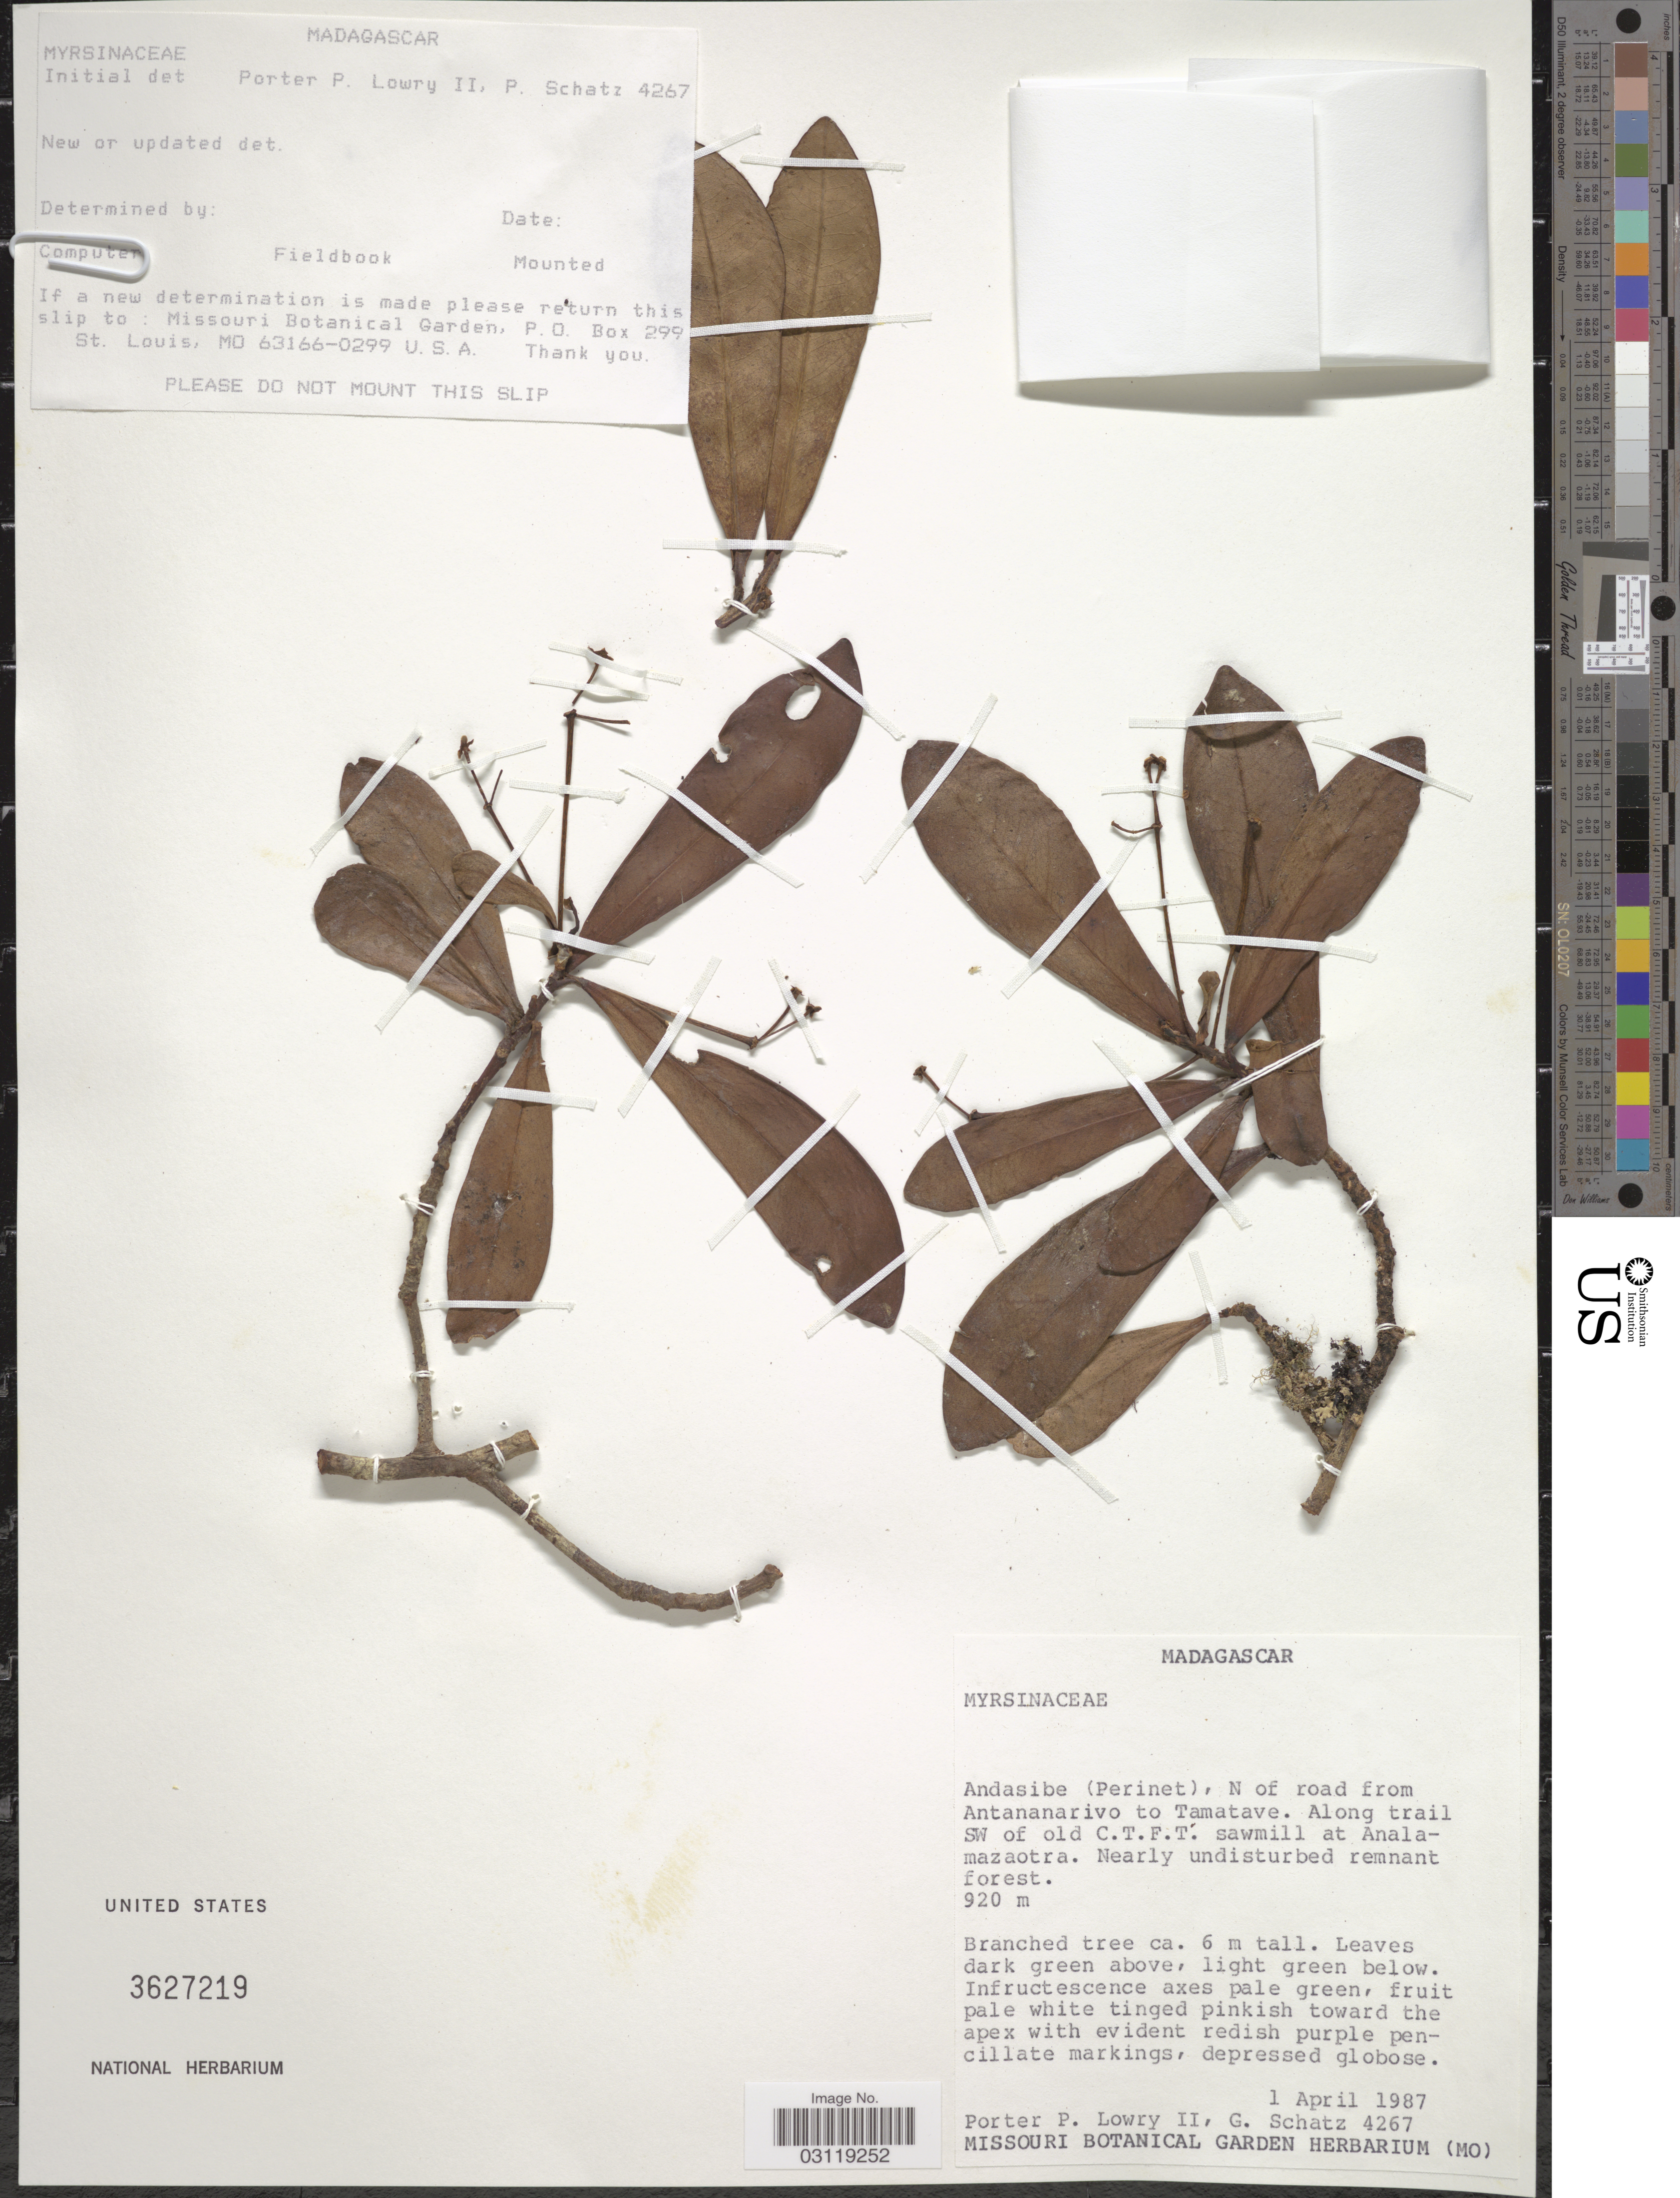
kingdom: Plantae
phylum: Tracheophyta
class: Magnoliopsida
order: Ericales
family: Primulaceae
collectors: P. P. Lowry & G. C. Schatz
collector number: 4267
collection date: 1987-04-01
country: Madagascar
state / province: Alaotra Mangoro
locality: Andasibe (Perinet), N of road from Antananarivo to Tamatave. Along trail SW of old C.T.F.T. sawmill at Analamazaotra.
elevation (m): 920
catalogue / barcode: US 3627219